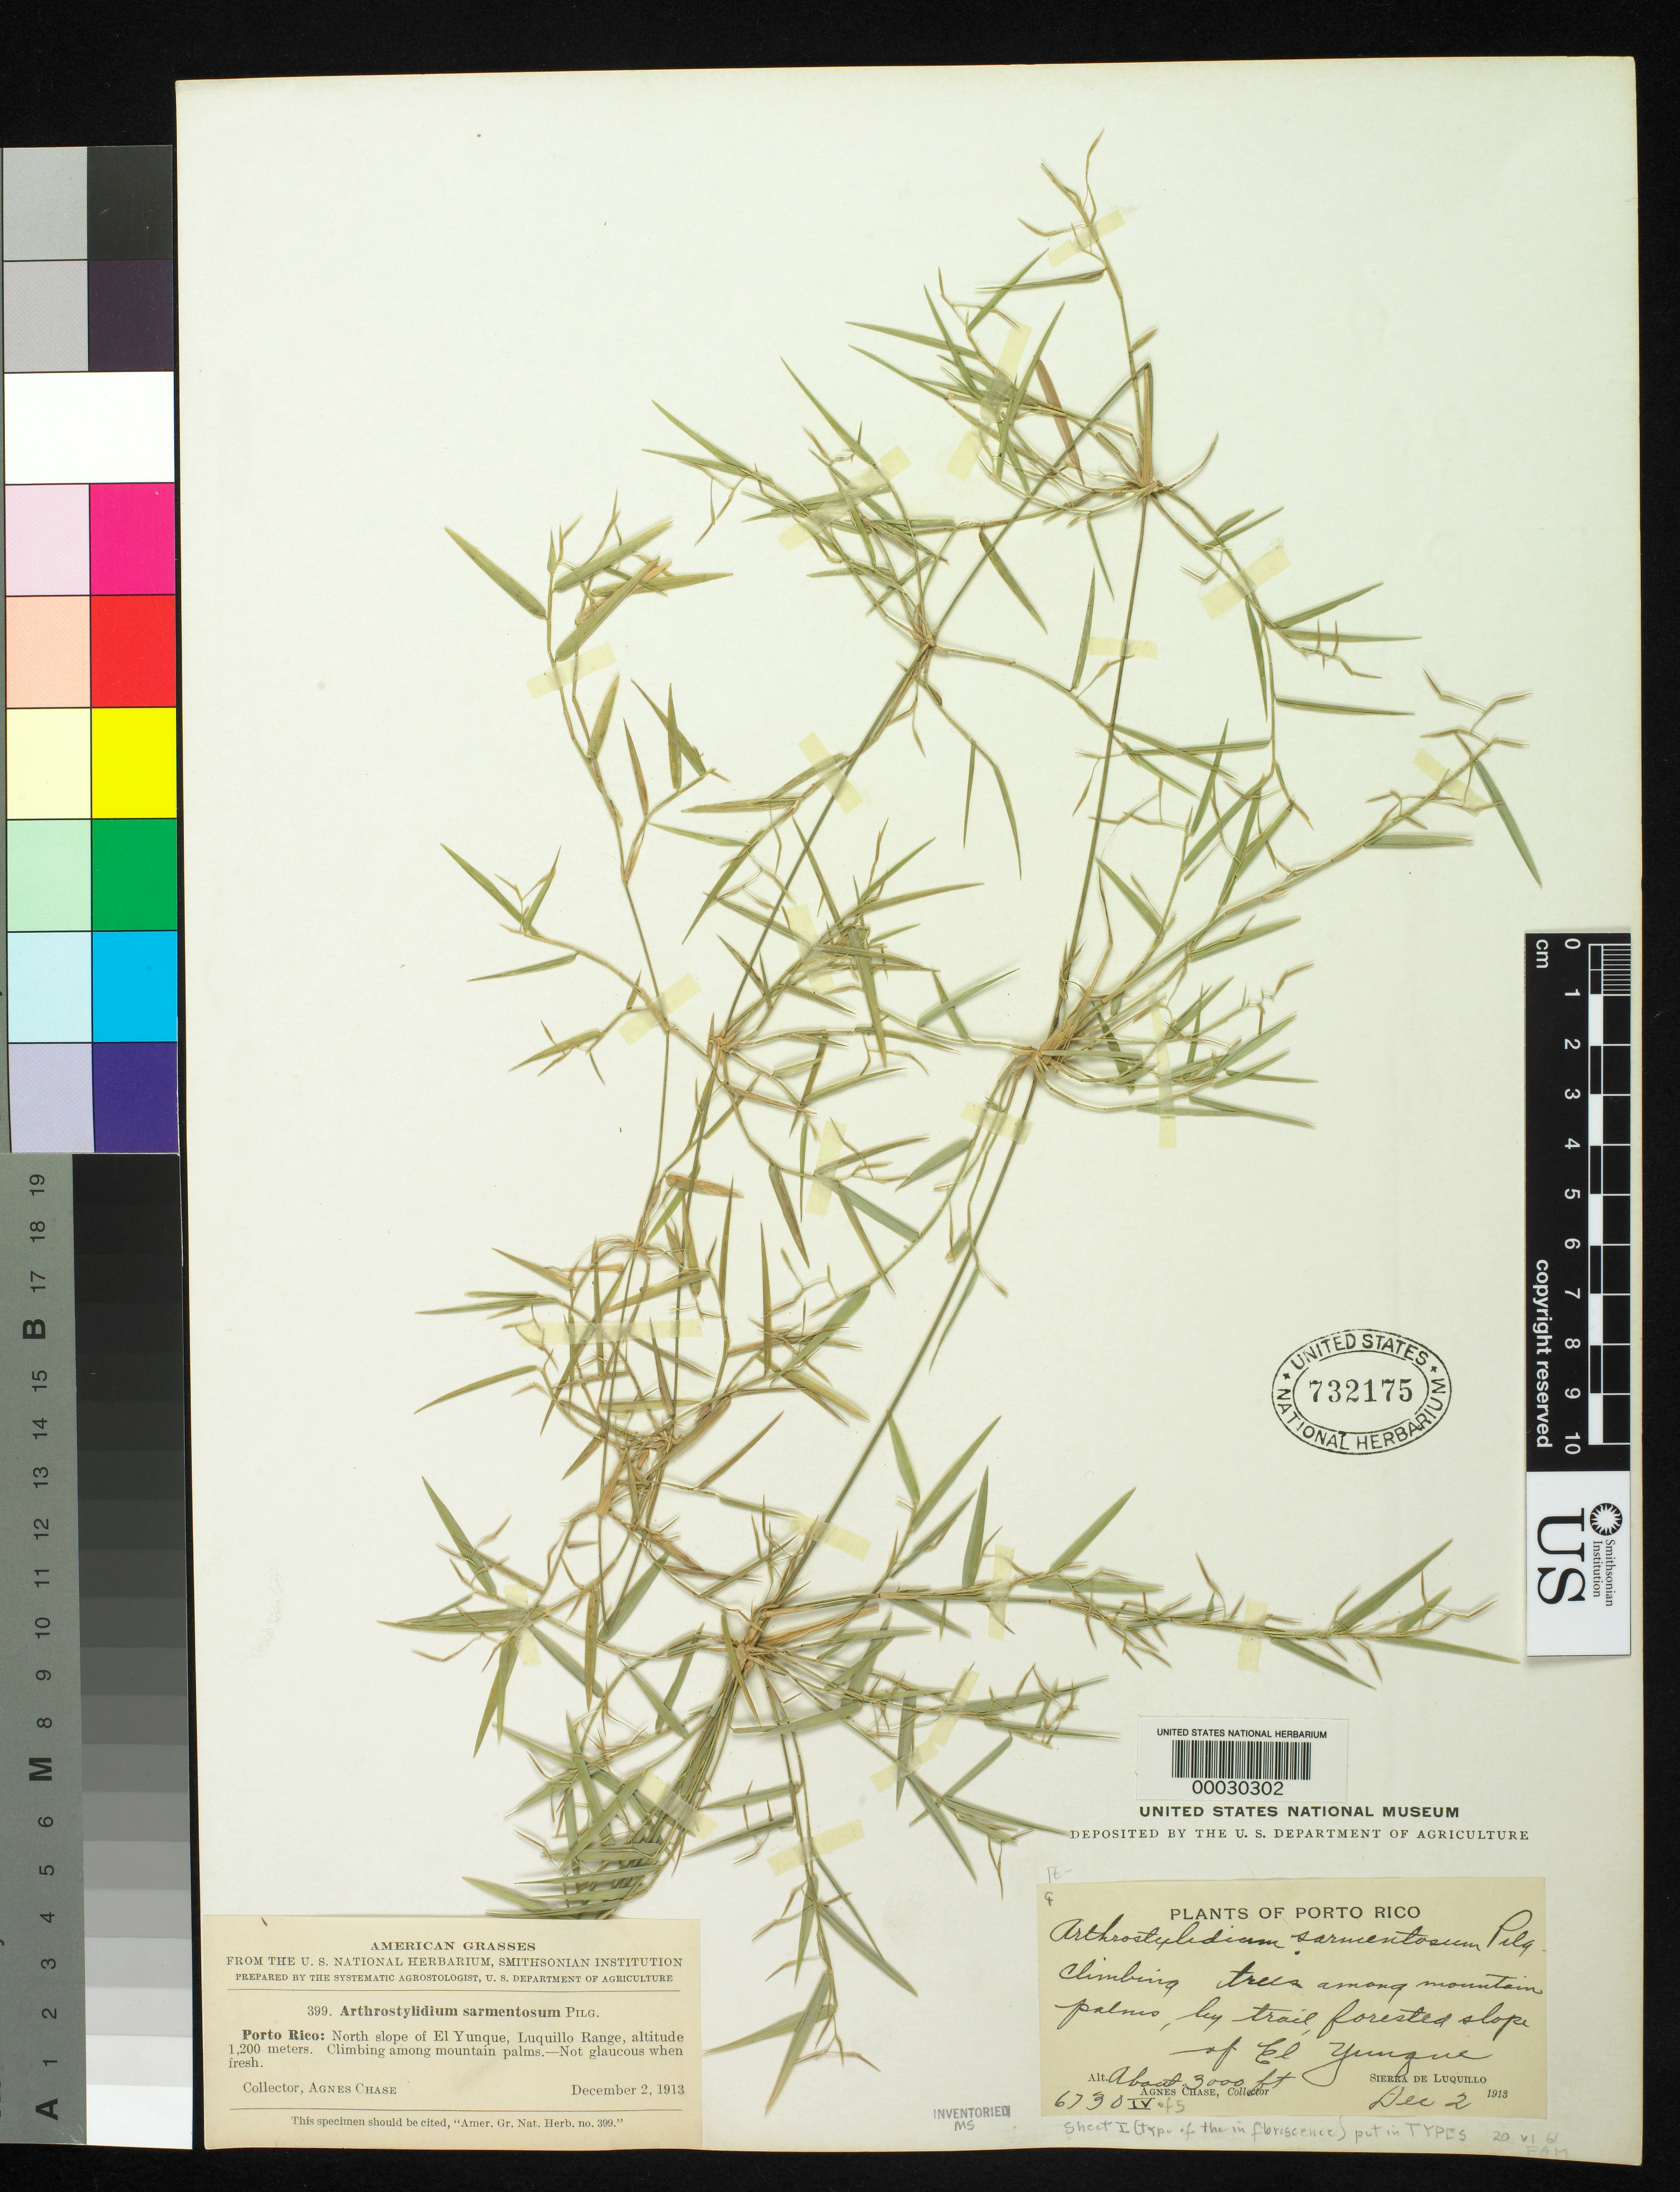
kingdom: Plantae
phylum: Tracheophyta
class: Liliopsida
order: Poales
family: Poaceae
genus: Arthrostylidium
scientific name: Arthrostylidium sarmentosum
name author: Pilg. in Urb.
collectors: A. Chase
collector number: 6730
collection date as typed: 02 Dec 1913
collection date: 1913-12-02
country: Puerto Rico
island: Greater Antilles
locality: El yunque, luquillo range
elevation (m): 915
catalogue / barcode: US 732175